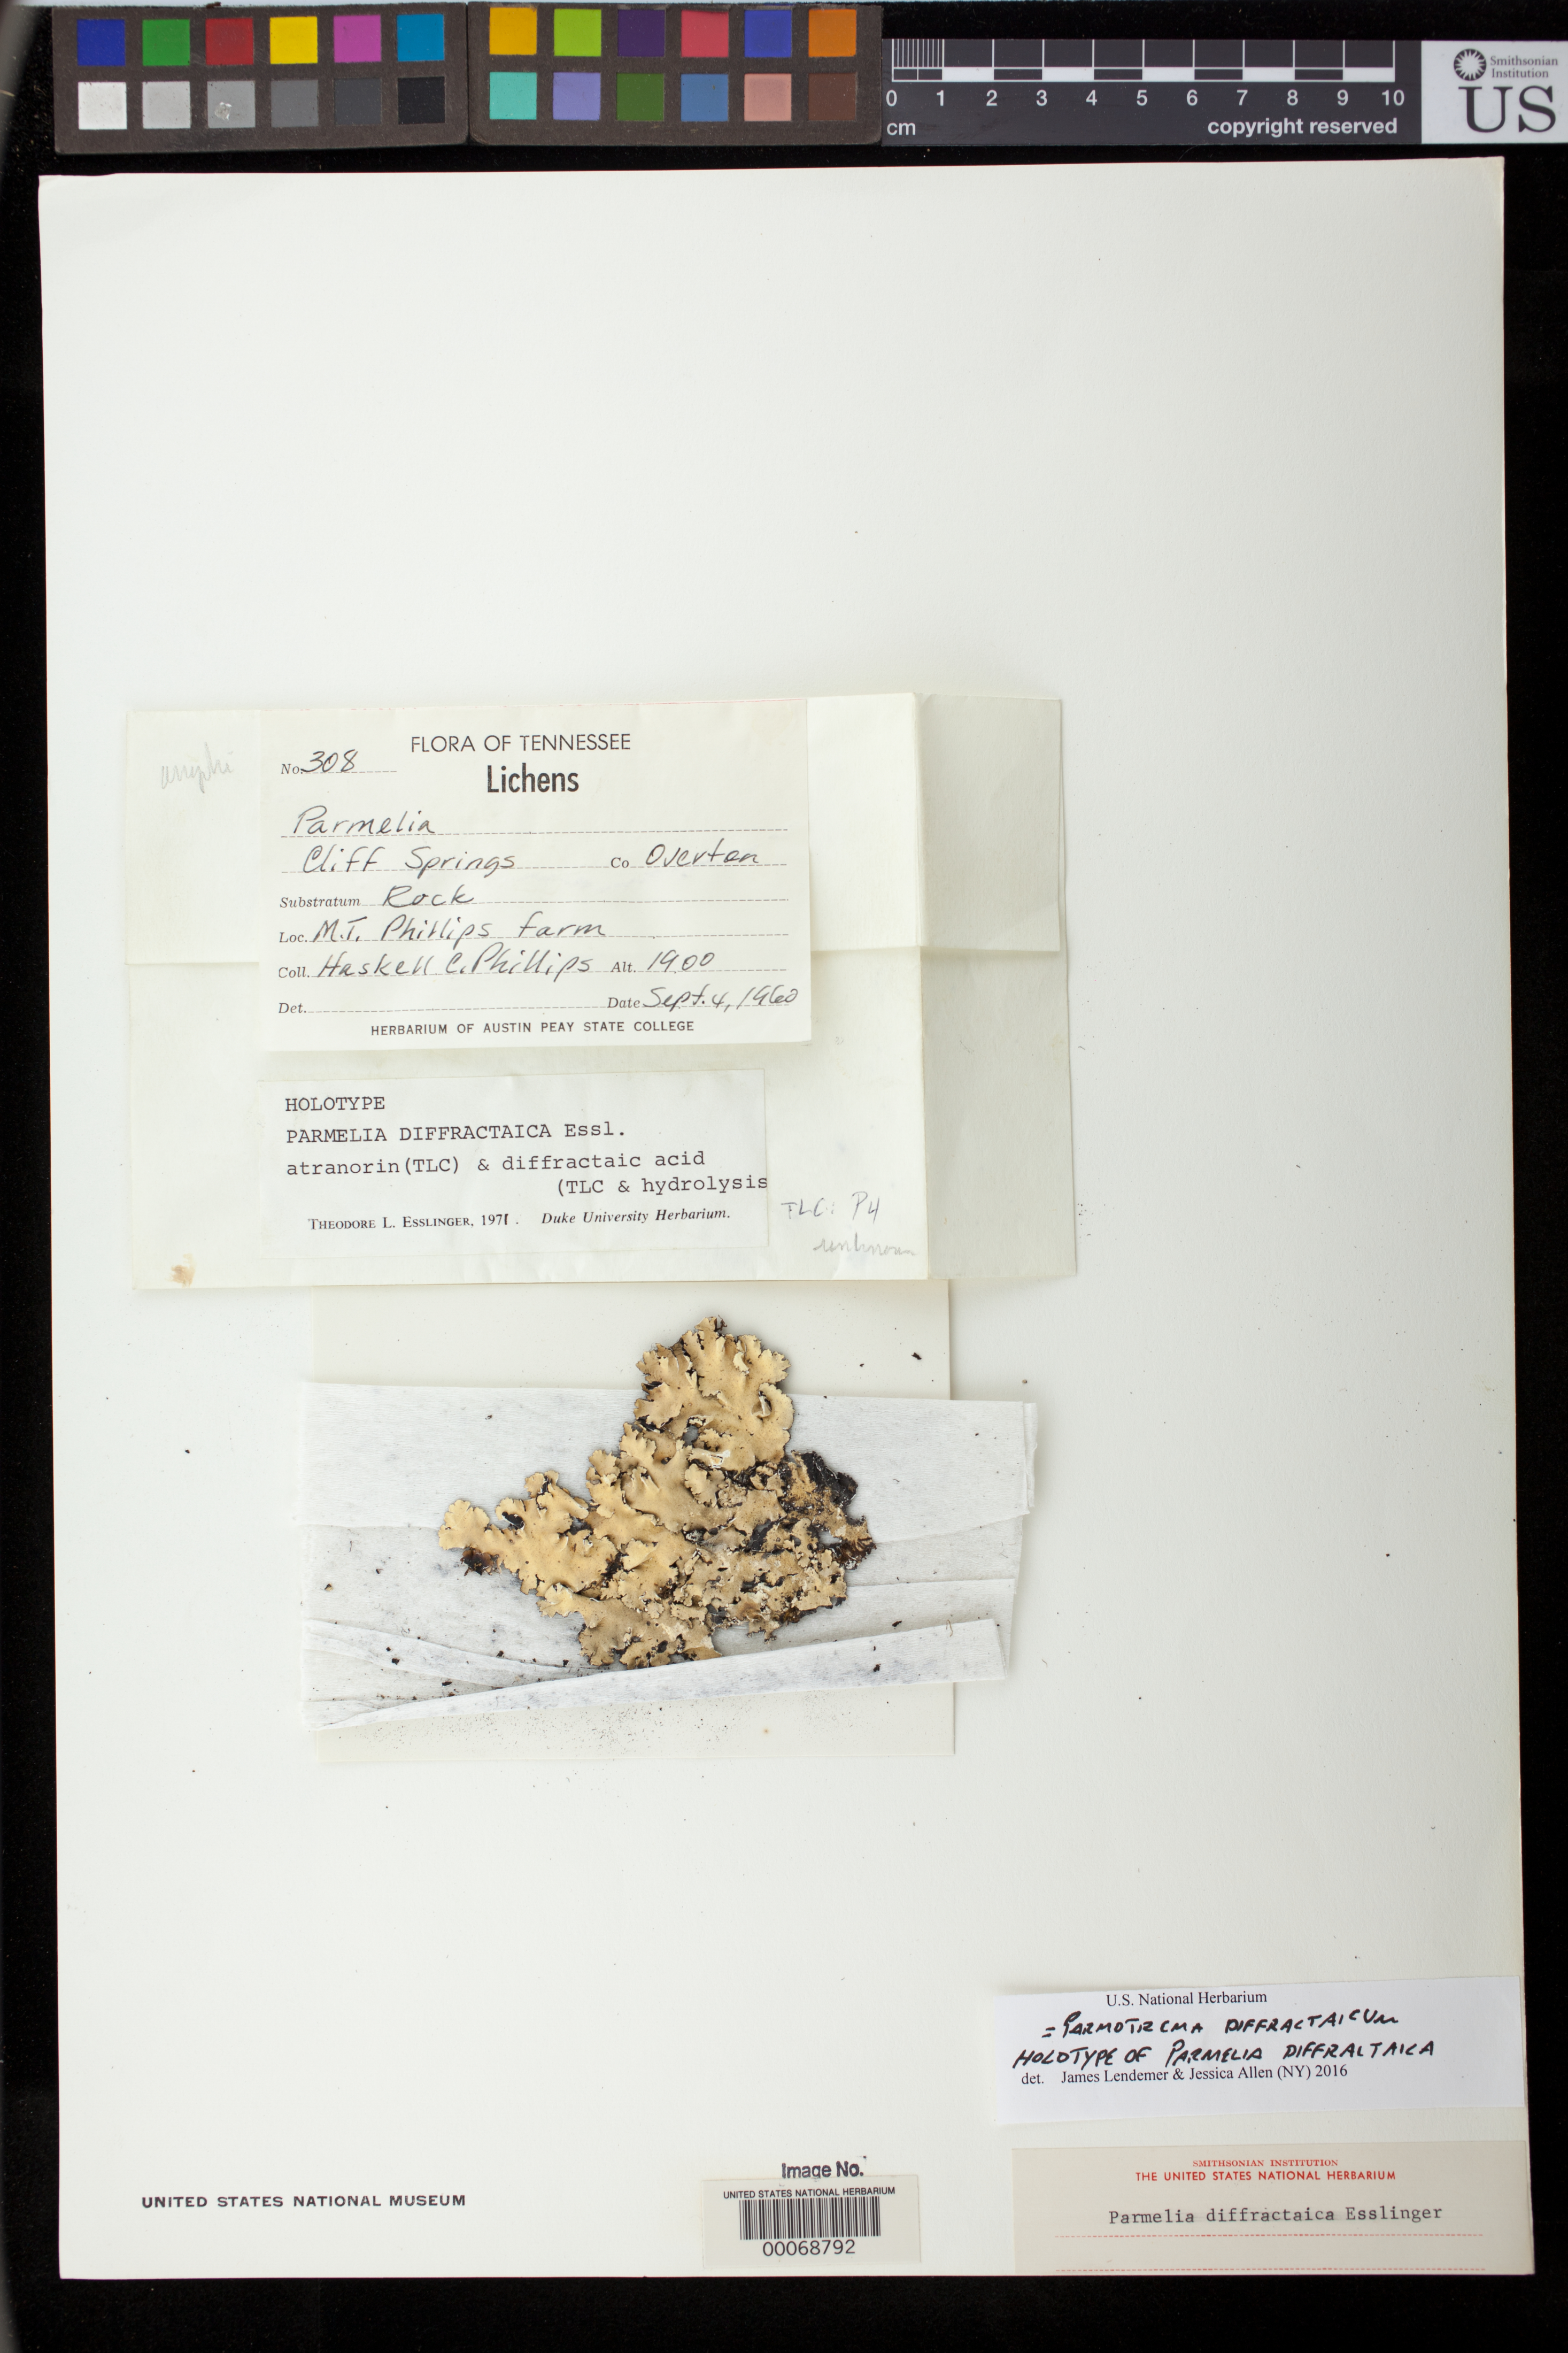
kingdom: Fungi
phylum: Ascomycota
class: Lecanoromycetes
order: Lecanorales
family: Parmeliaceae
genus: Parmelia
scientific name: Parmelia diffractaica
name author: Essl.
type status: Holotype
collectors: H. C. Phillips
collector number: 308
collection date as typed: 04 Sep 1960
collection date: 1960-09-04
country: United States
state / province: Tennessee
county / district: Overton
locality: Cliff Springs, M.T. Phillips Farm.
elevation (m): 579